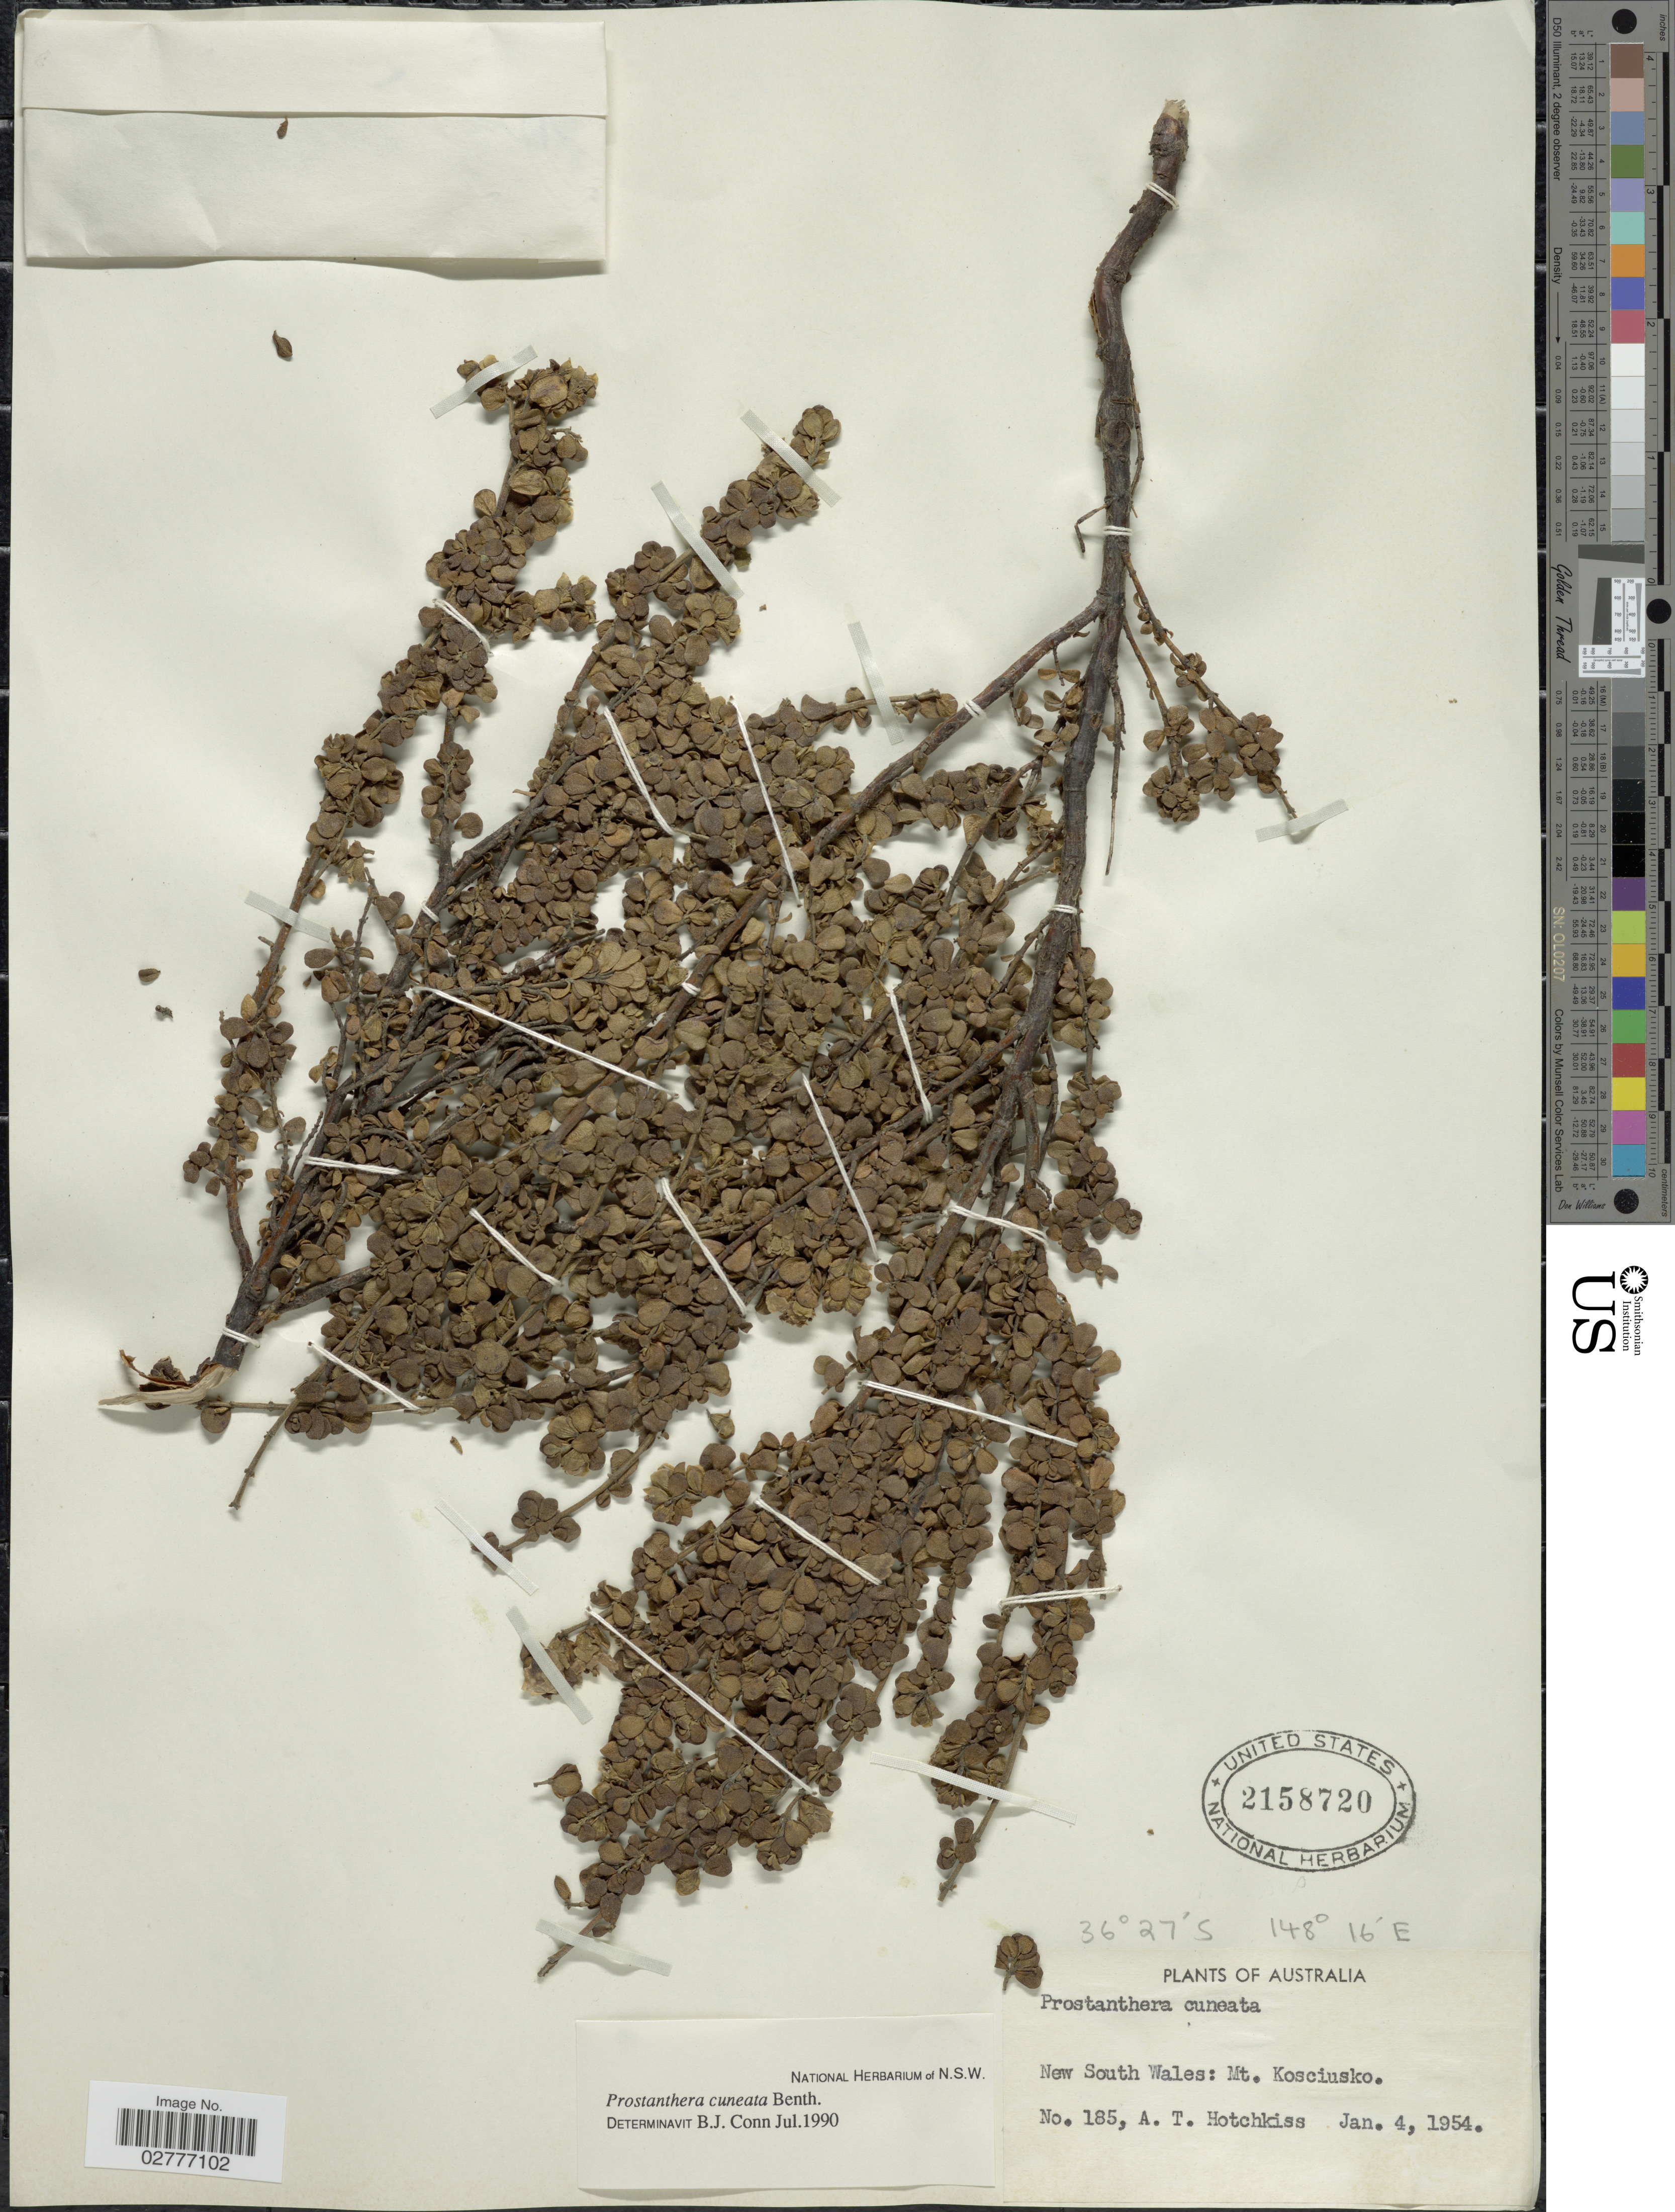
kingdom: Plantae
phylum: Tracheophyta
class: Magnoliopsida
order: Lamiales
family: Lamiaceae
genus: Prostanthera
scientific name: Prostanthera cuneata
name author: Benth.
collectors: A. Hotchkiss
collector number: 185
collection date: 1954-01-04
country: Australia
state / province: New South Wales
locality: Mt. Kosciusko.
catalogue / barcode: US 2158720